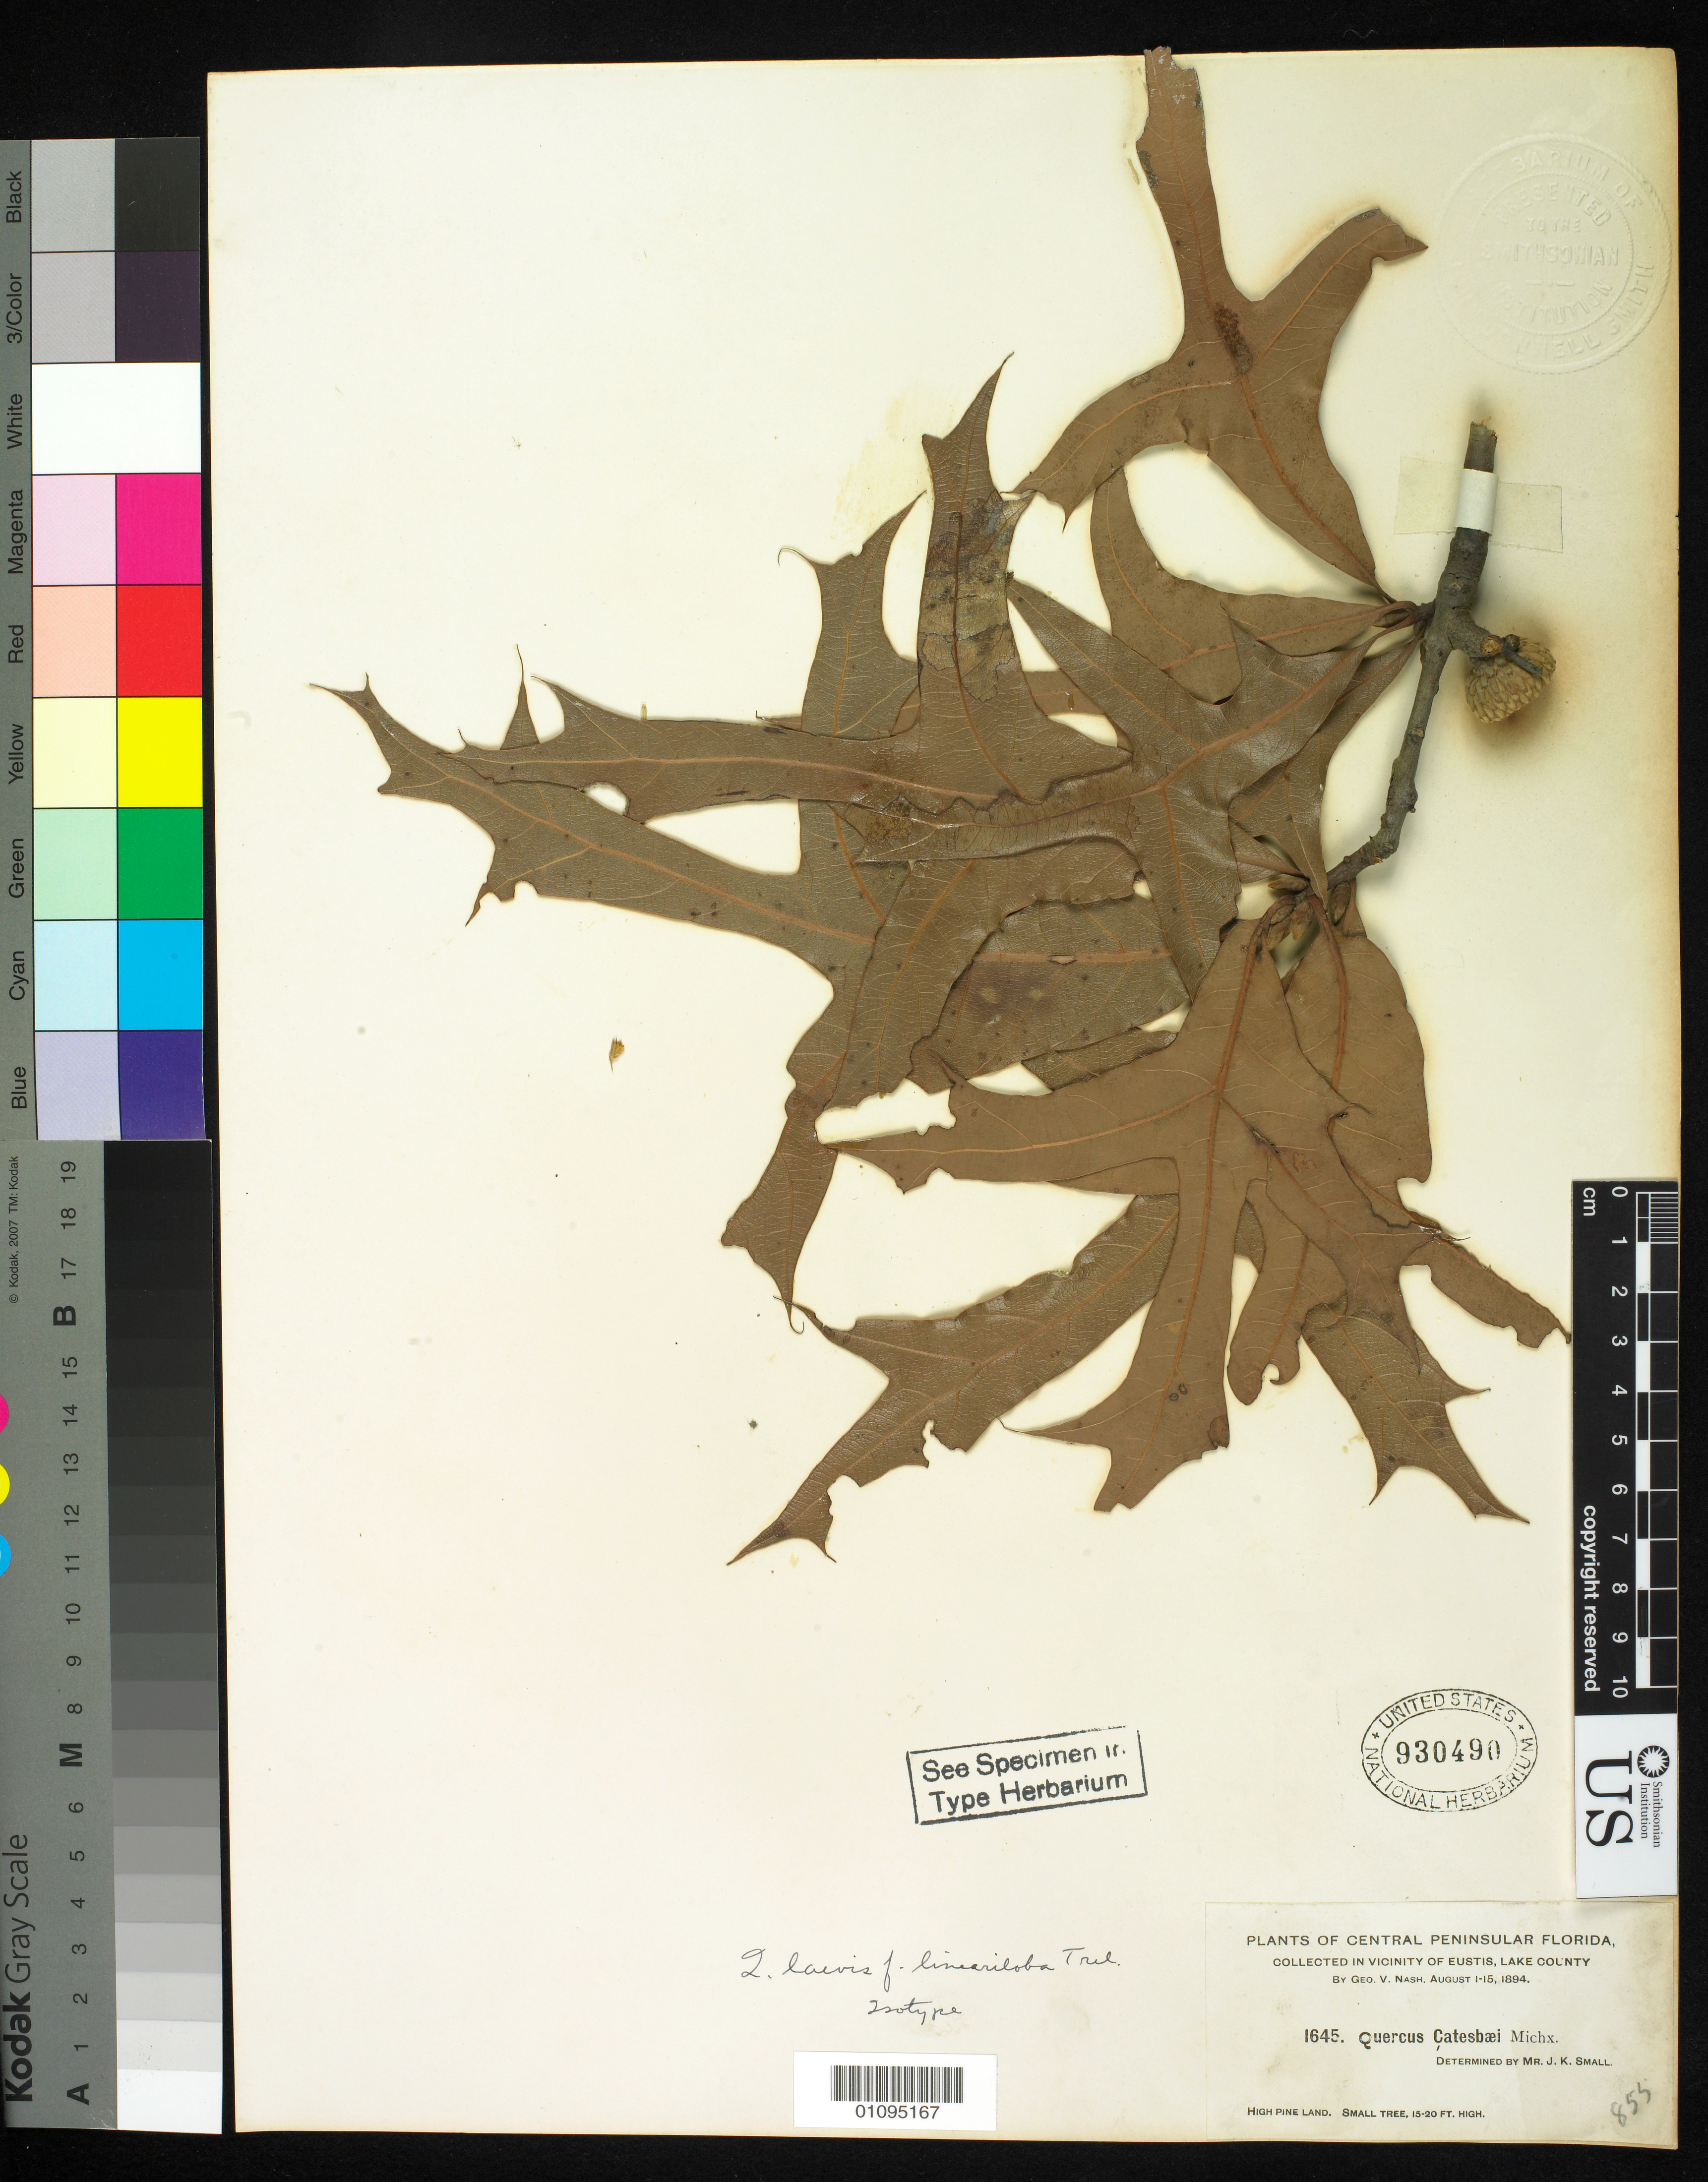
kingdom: Plantae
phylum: Tracheophyta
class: Magnoliopsida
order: Fagales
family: Fagaceae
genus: Quercus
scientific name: Quercus laevis f. lineariloba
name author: Trel.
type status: Isotype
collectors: G. V. Nash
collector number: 1645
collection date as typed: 01 Aug 1894 to 15 Aug 1894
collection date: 1894-08-01/1894-08-15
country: United States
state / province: Florida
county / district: Lake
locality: Near Eustis.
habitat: High pine land.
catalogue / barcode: US 930490